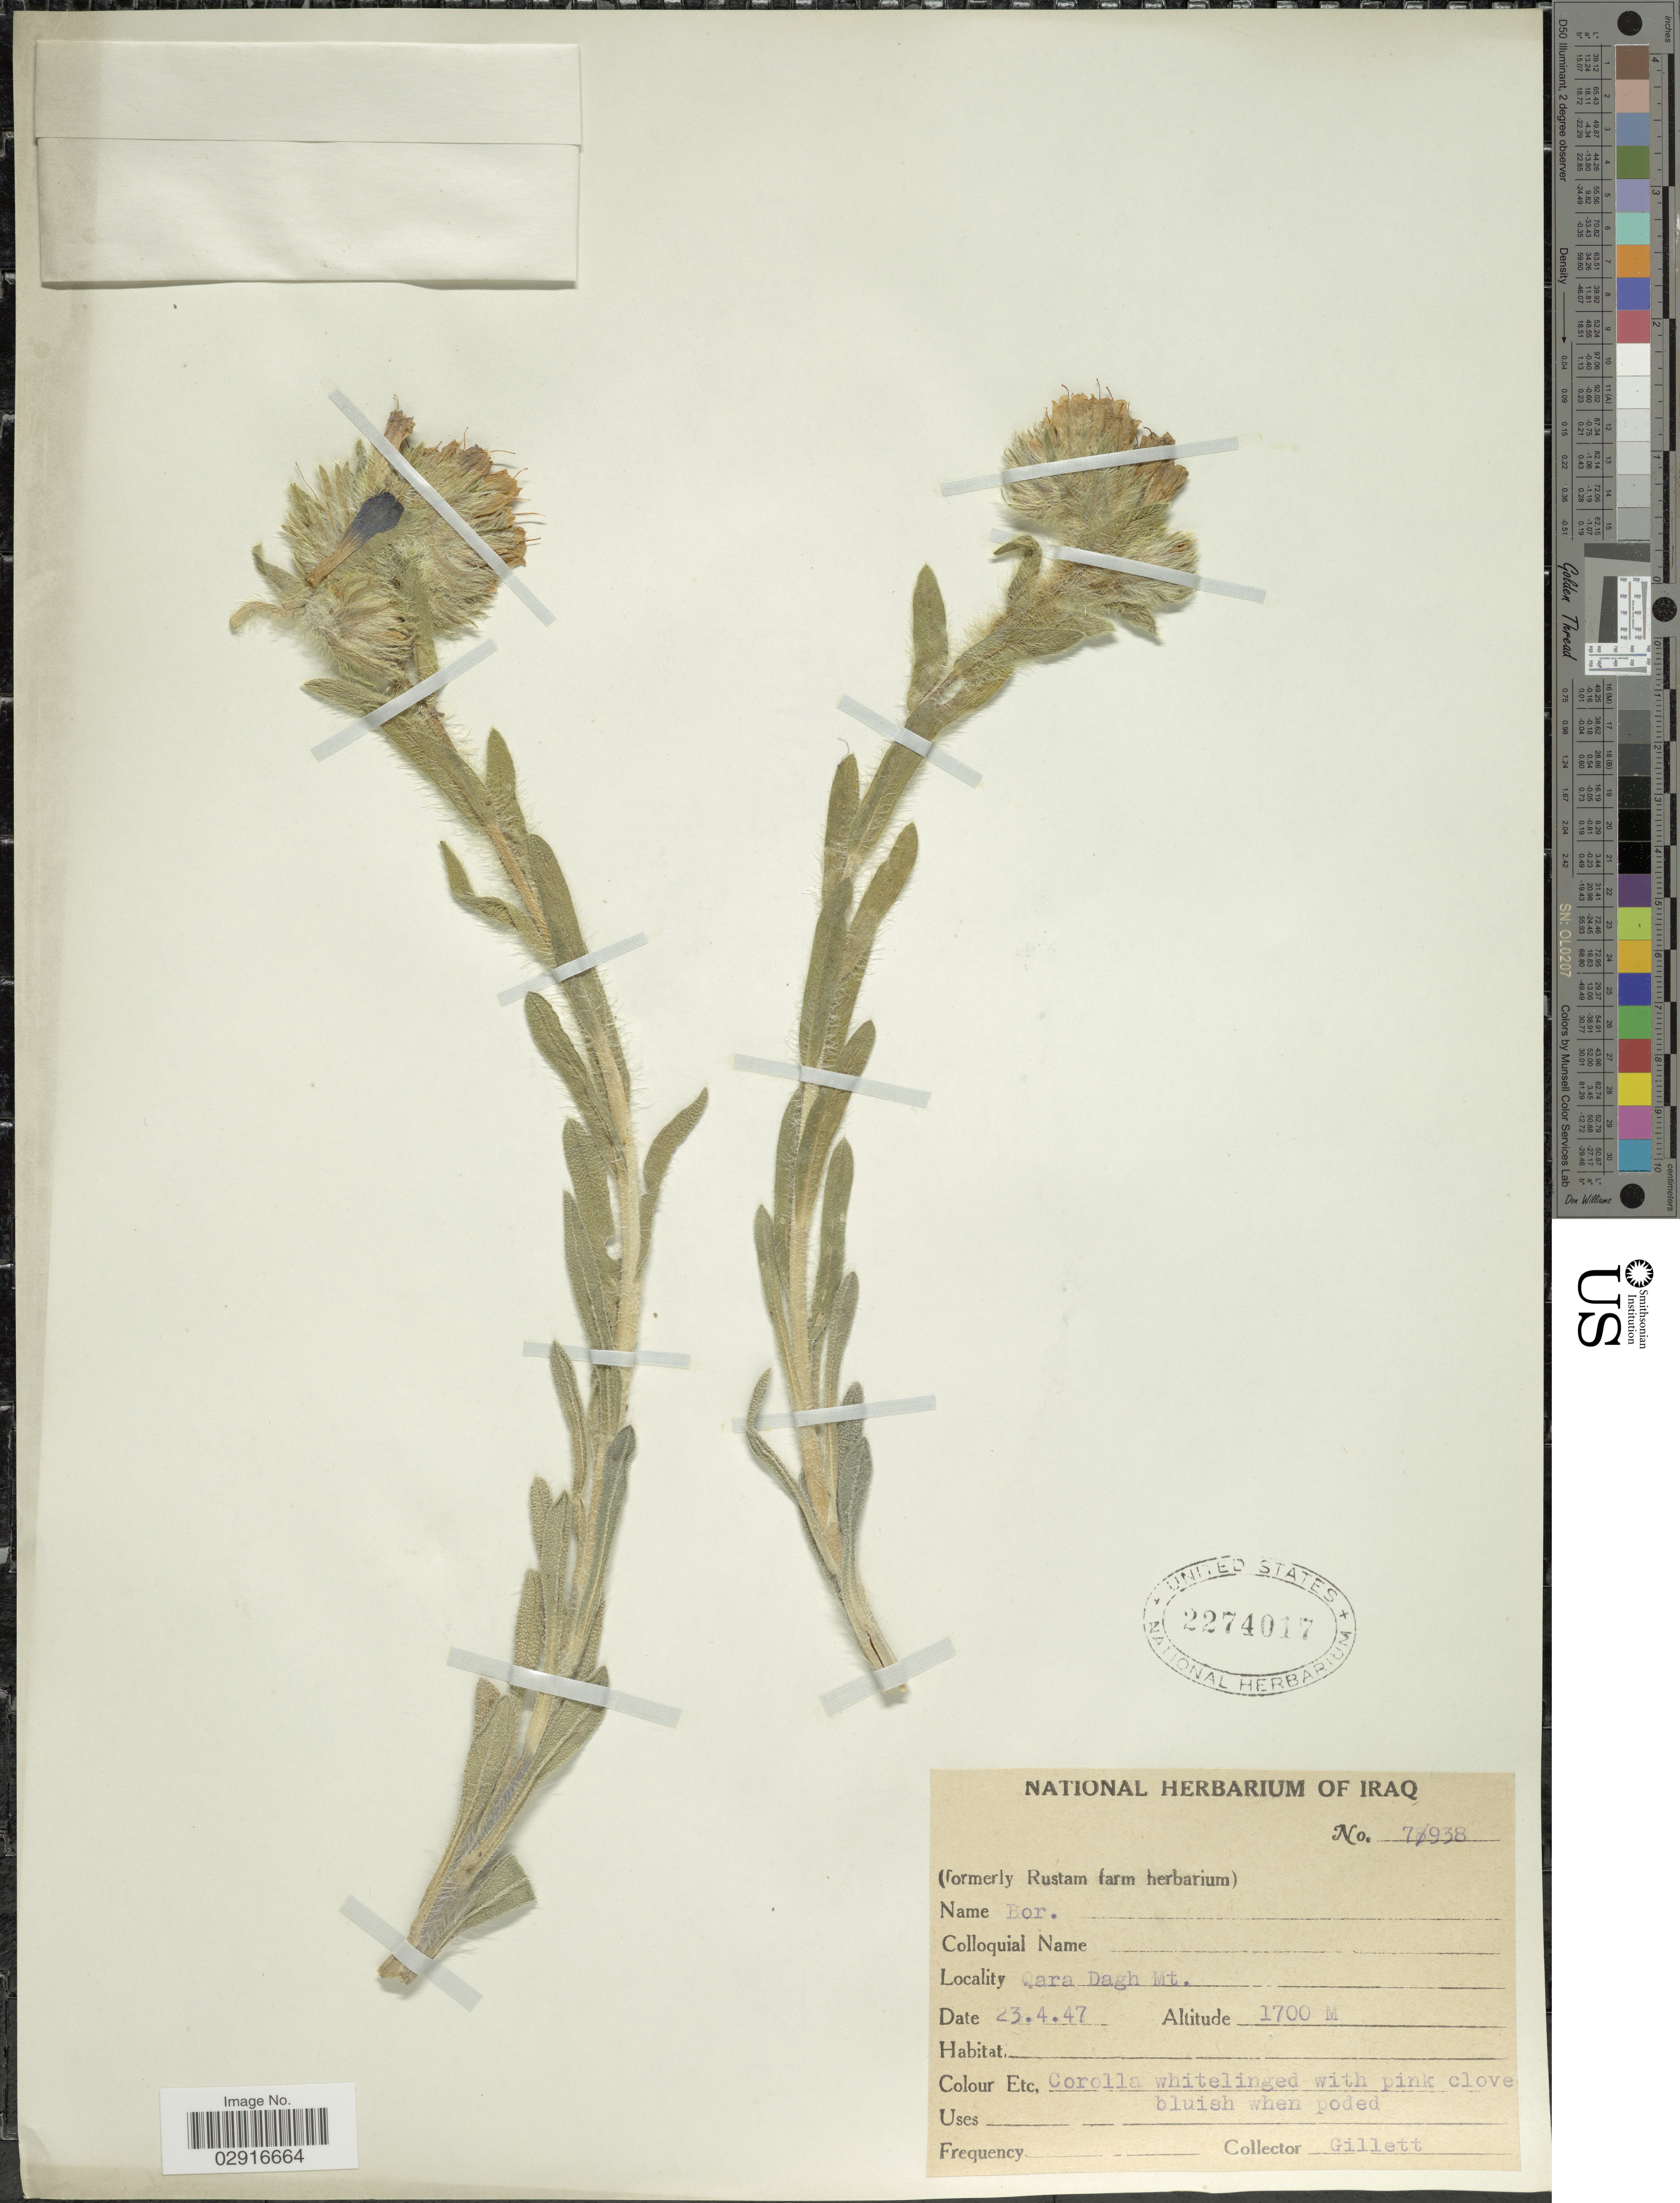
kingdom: Plantae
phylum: Tracheophyta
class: Magnoliopsida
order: Boraginales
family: Boraginaceae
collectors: Gillett, --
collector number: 7938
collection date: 1947-04-23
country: Iraq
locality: Qara Dagh Mt.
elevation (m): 1700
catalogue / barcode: US 2274017